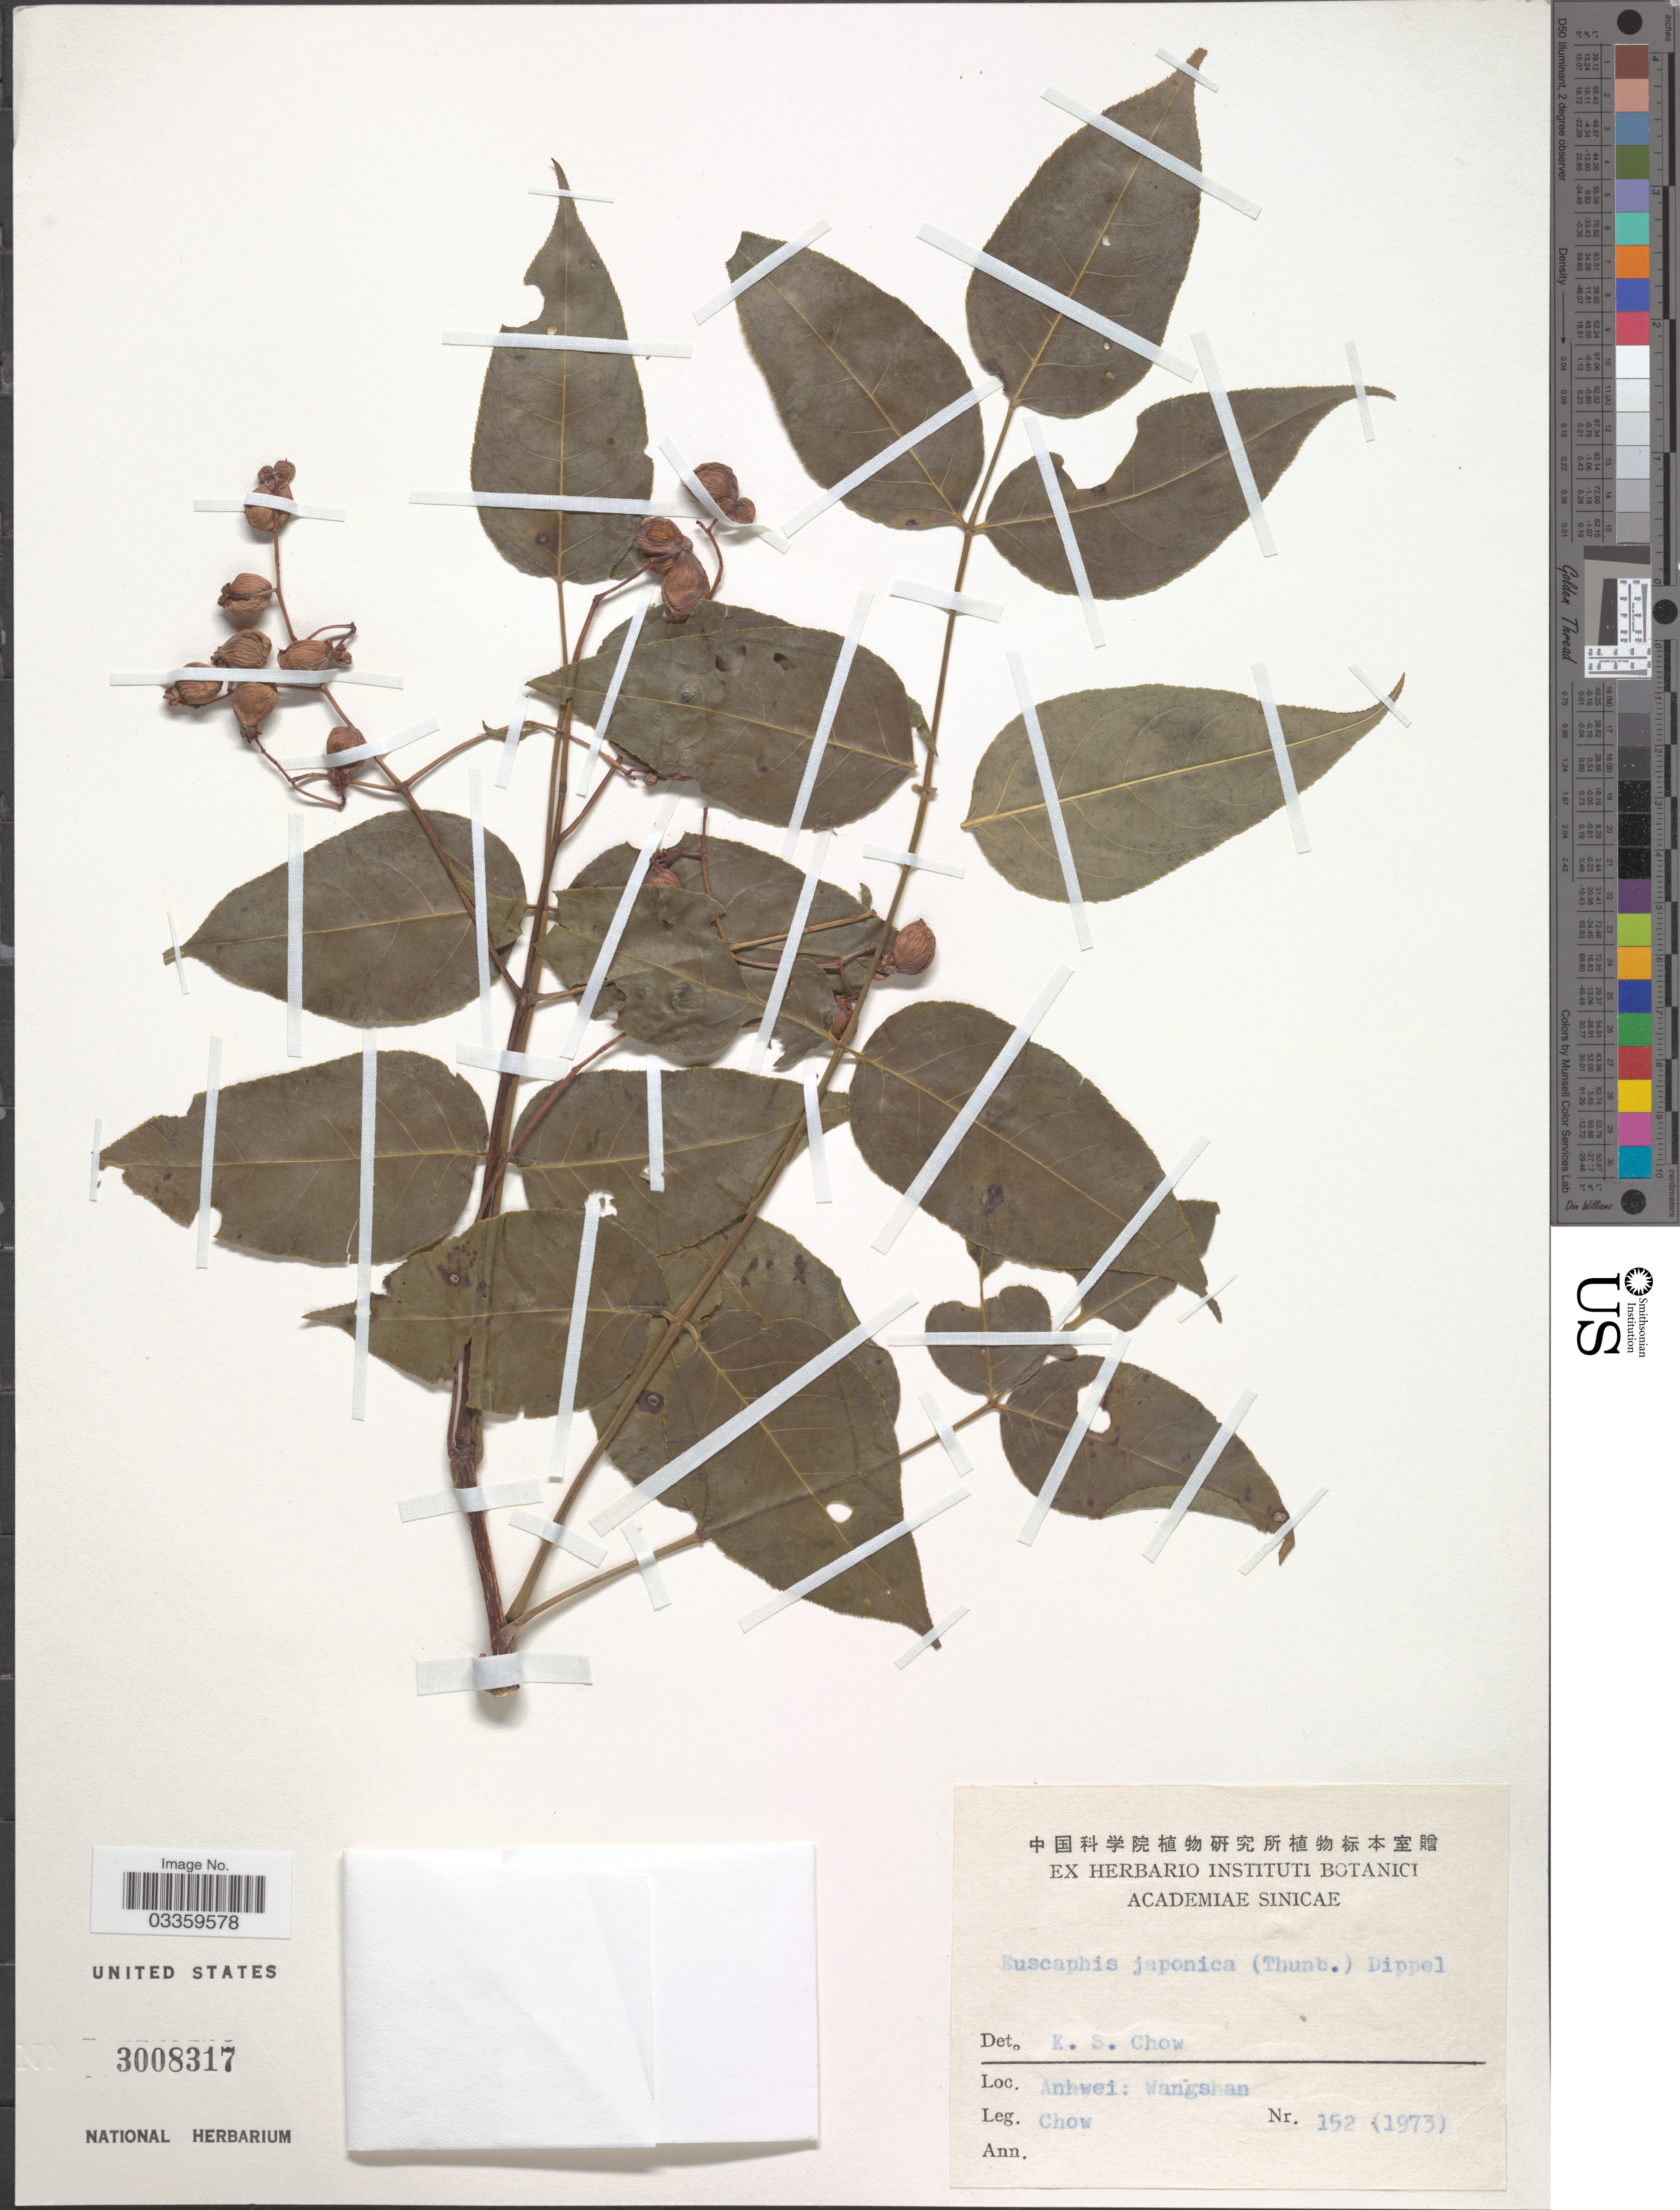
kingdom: Plantae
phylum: Tracheophyta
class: Magnoliopsida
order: Crossosomatales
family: Staphyleaceae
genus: Euscaphis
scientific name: Euscaphis japonica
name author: (Thunb.) Kanitz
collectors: Chow, --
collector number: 152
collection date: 1973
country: China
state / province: Anhui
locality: Anhwei: Wangshan.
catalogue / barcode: US 3008317